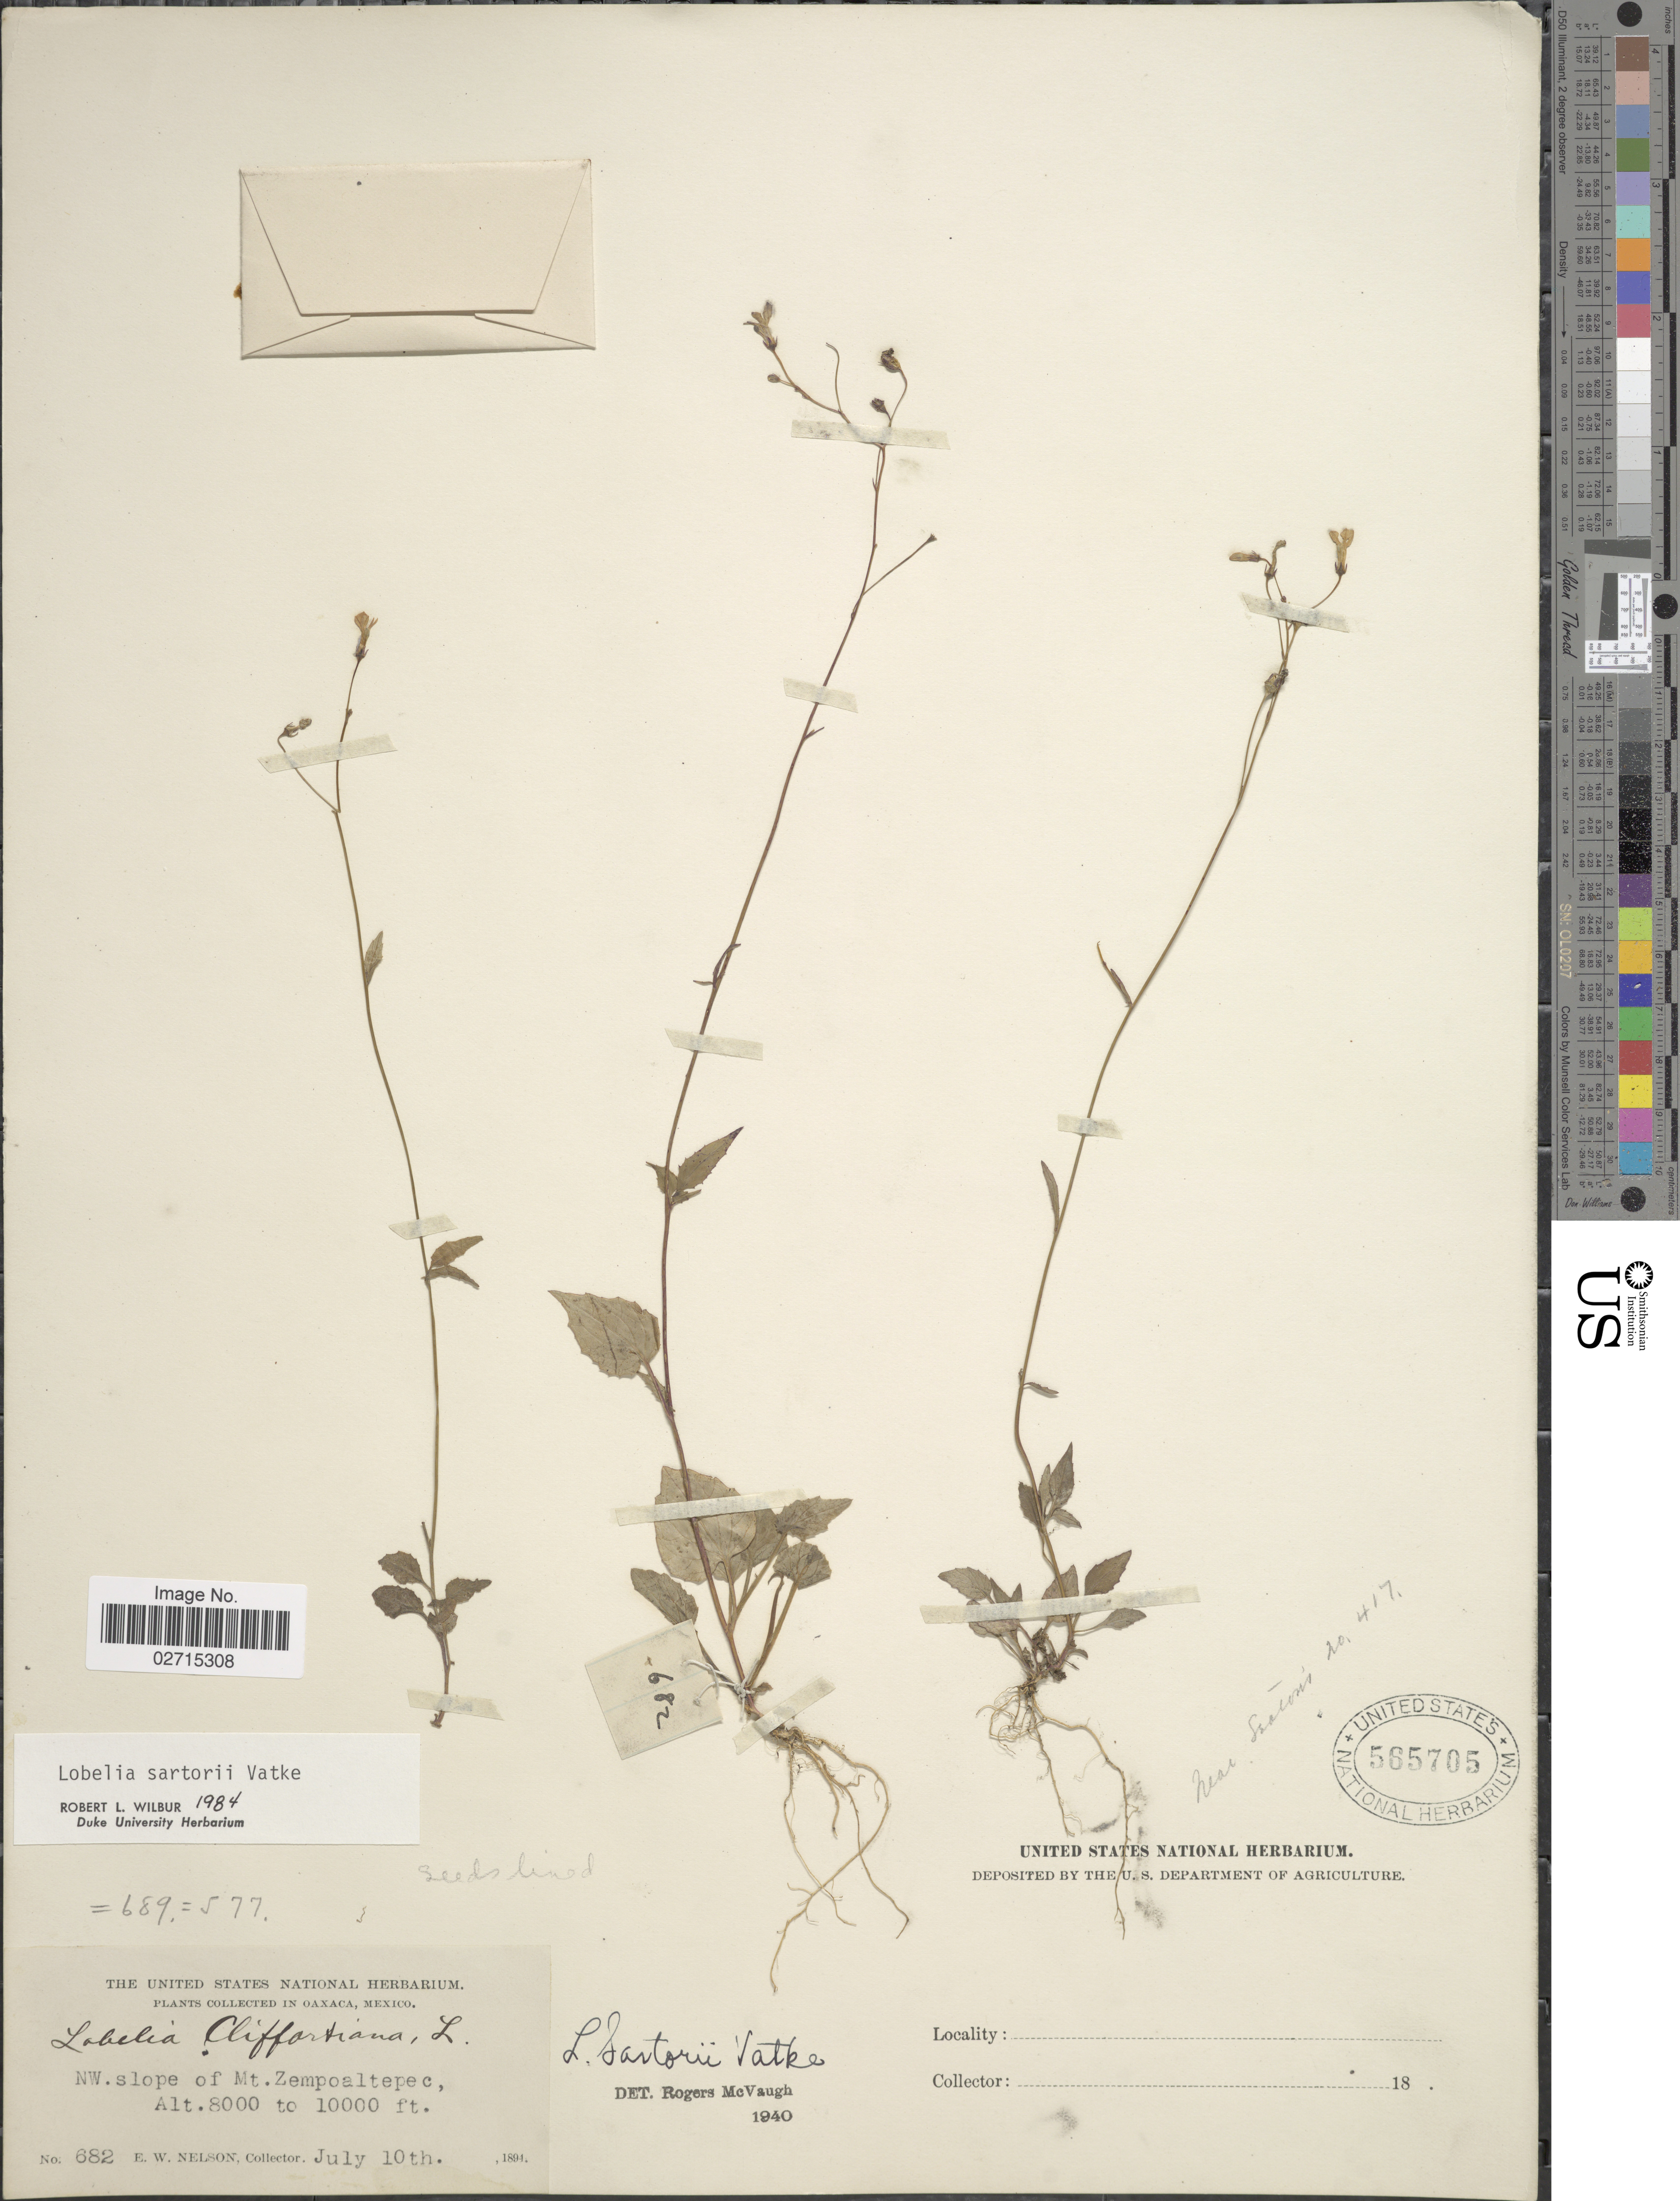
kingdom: Plantae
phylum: Tracheophyta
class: Magnoliopsida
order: Asterales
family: Campanulaceae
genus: Lobelia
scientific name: Lobelia sartorii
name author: Vatke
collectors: E. W. Nelson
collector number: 682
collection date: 1894-07-10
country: Mexico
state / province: Oaxaca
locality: NW slope of Mt. Zempoaltepec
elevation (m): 2438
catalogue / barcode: US 565705